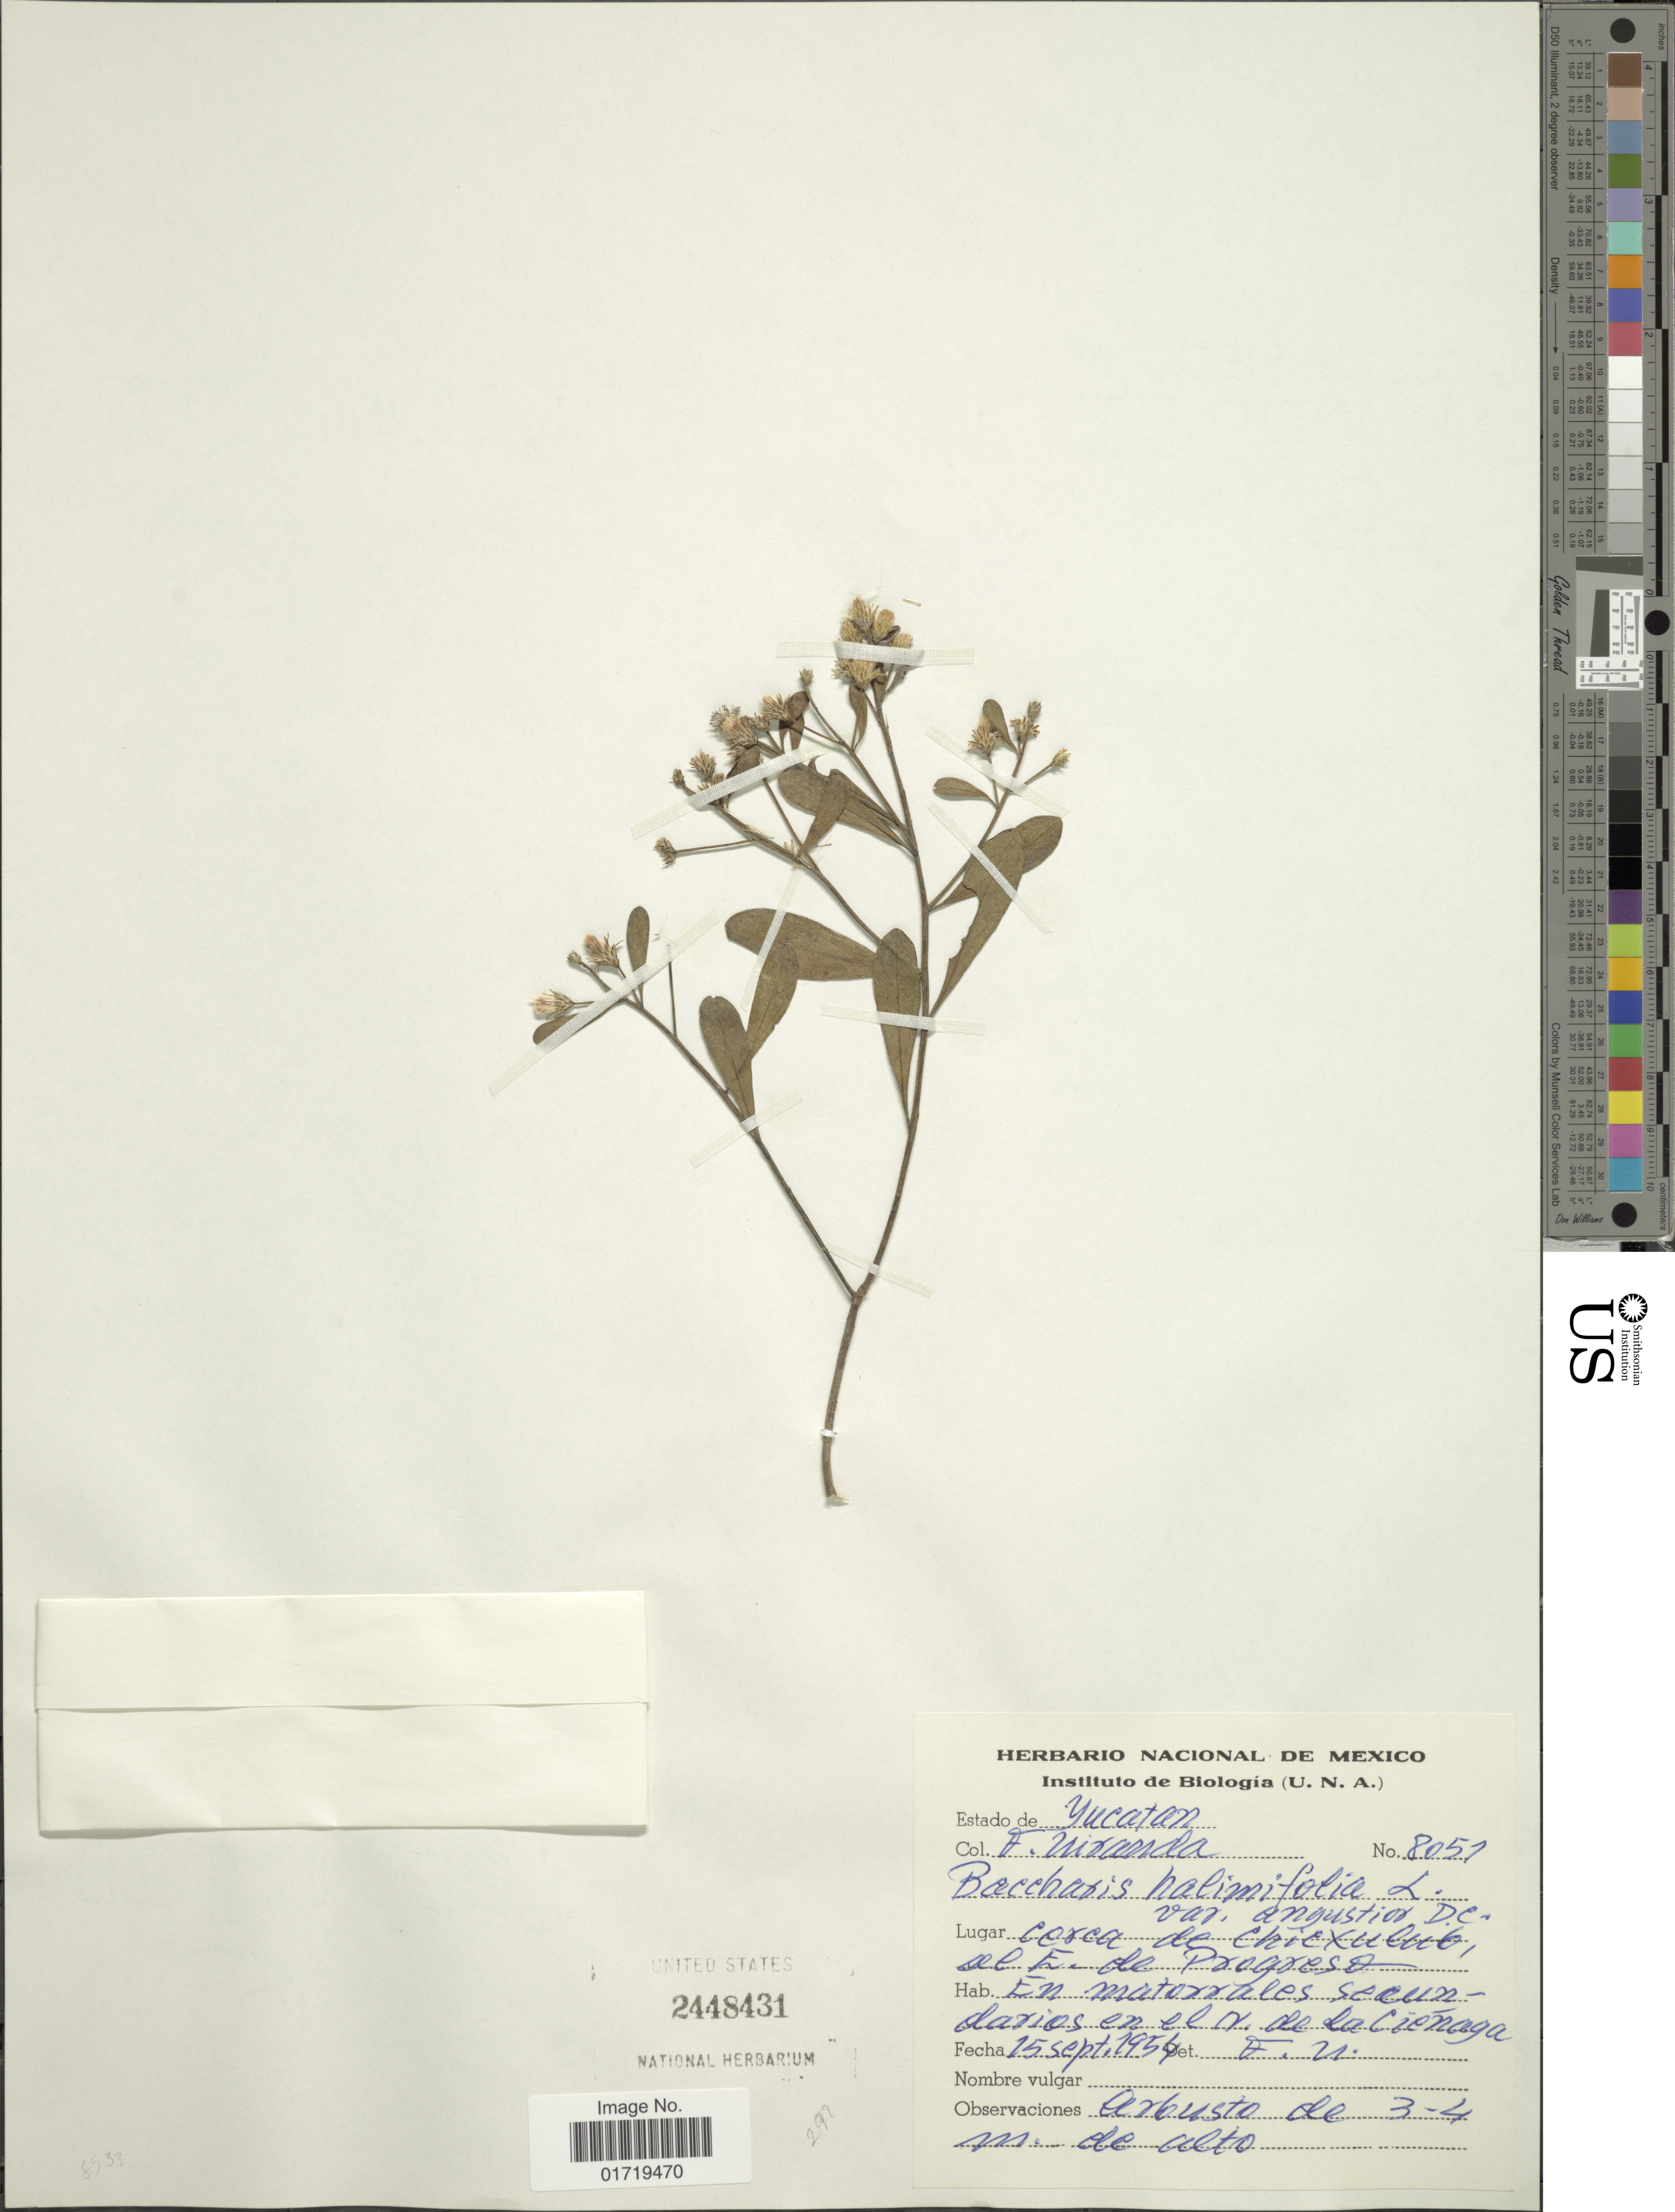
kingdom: Plantae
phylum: Tracheophyta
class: Magnoliopsida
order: Asterales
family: Asteraceae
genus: Baccharis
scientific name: Baccharis halimifolia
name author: L.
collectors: F. Miranda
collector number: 8051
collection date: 1954-09-25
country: Mexico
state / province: Yucatán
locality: Estado de Yucatan, Cerca de Chicxulub, del E. de Progreso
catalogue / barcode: US 2448431